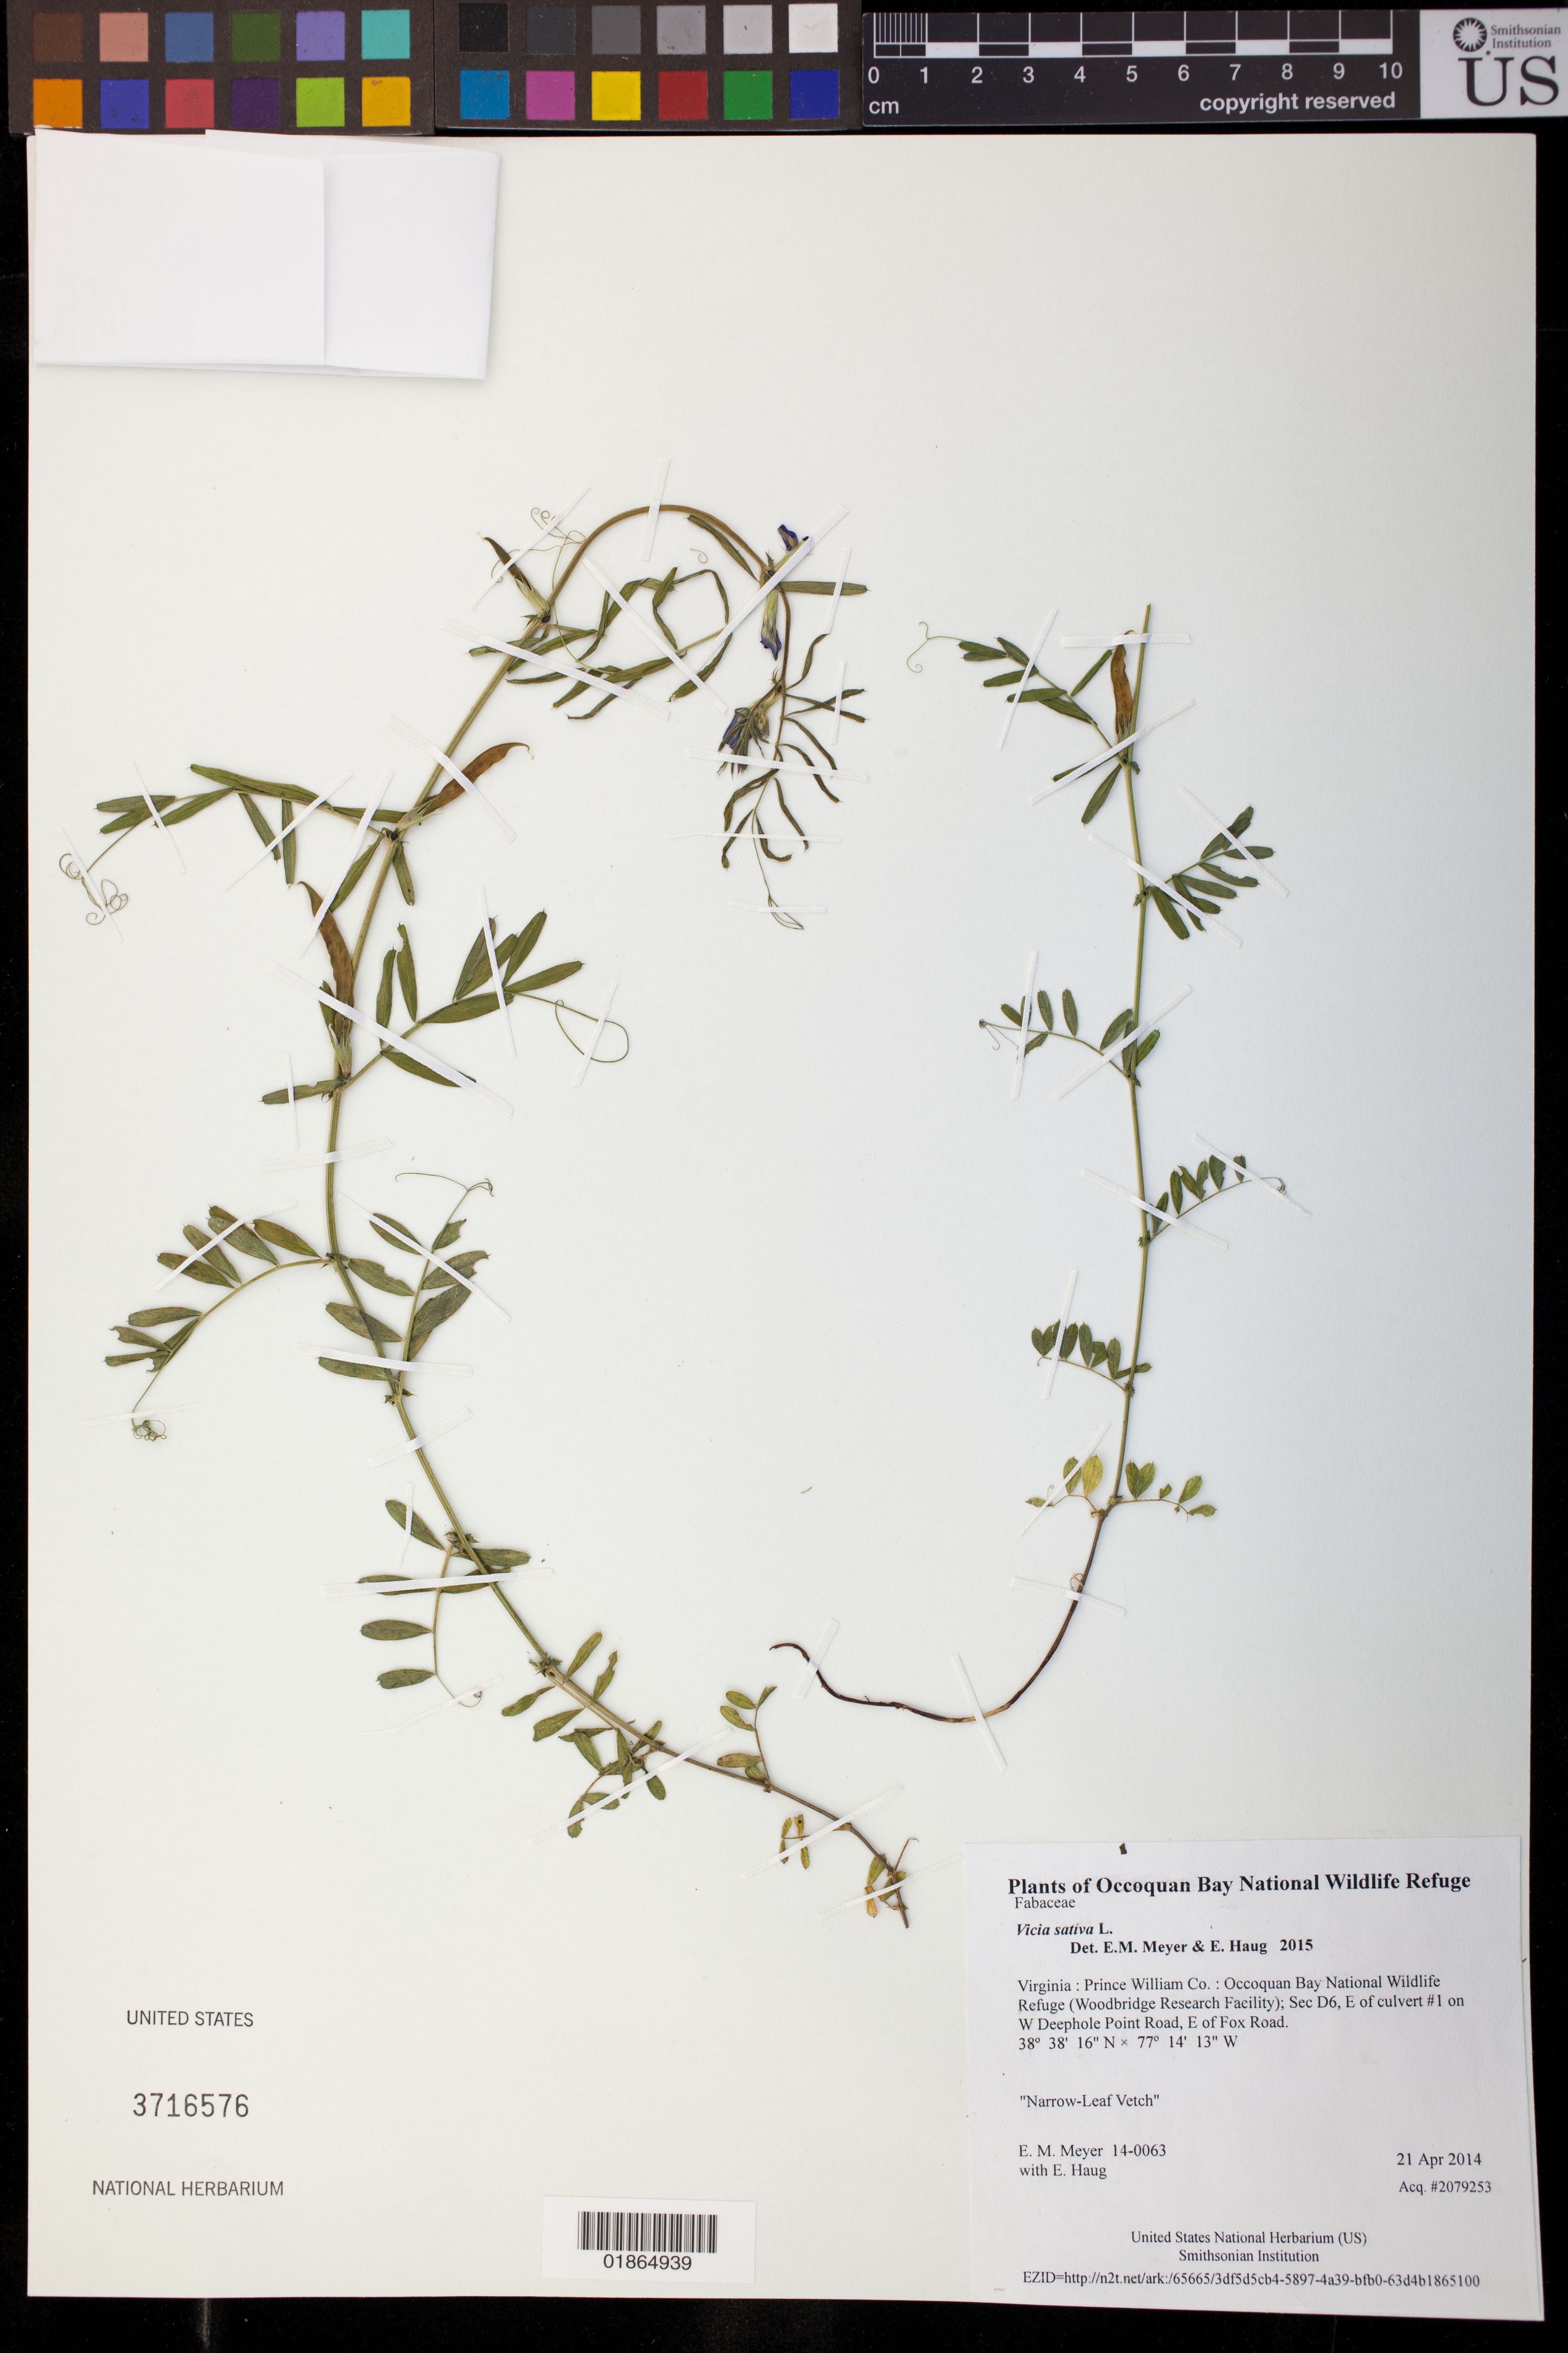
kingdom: Plantae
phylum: Tracheophyta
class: Magnoliopsida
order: Fabales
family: Fabaceae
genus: Vicia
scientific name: Vicia sativa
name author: L.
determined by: Meyer, E. M.; Haug, E.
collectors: E. M. Meyer & E. Haug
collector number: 14-0063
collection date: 2014-04-21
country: United States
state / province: Virginia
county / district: Prince William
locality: Occoquan Bay National Wildlife Refuge (Woodbridge Research Facility); Sec D6, E of culvert #1 on W Deephole Point Road, E of Fox Road.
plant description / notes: Narrow-Leaf Vetch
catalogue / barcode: US 3716576